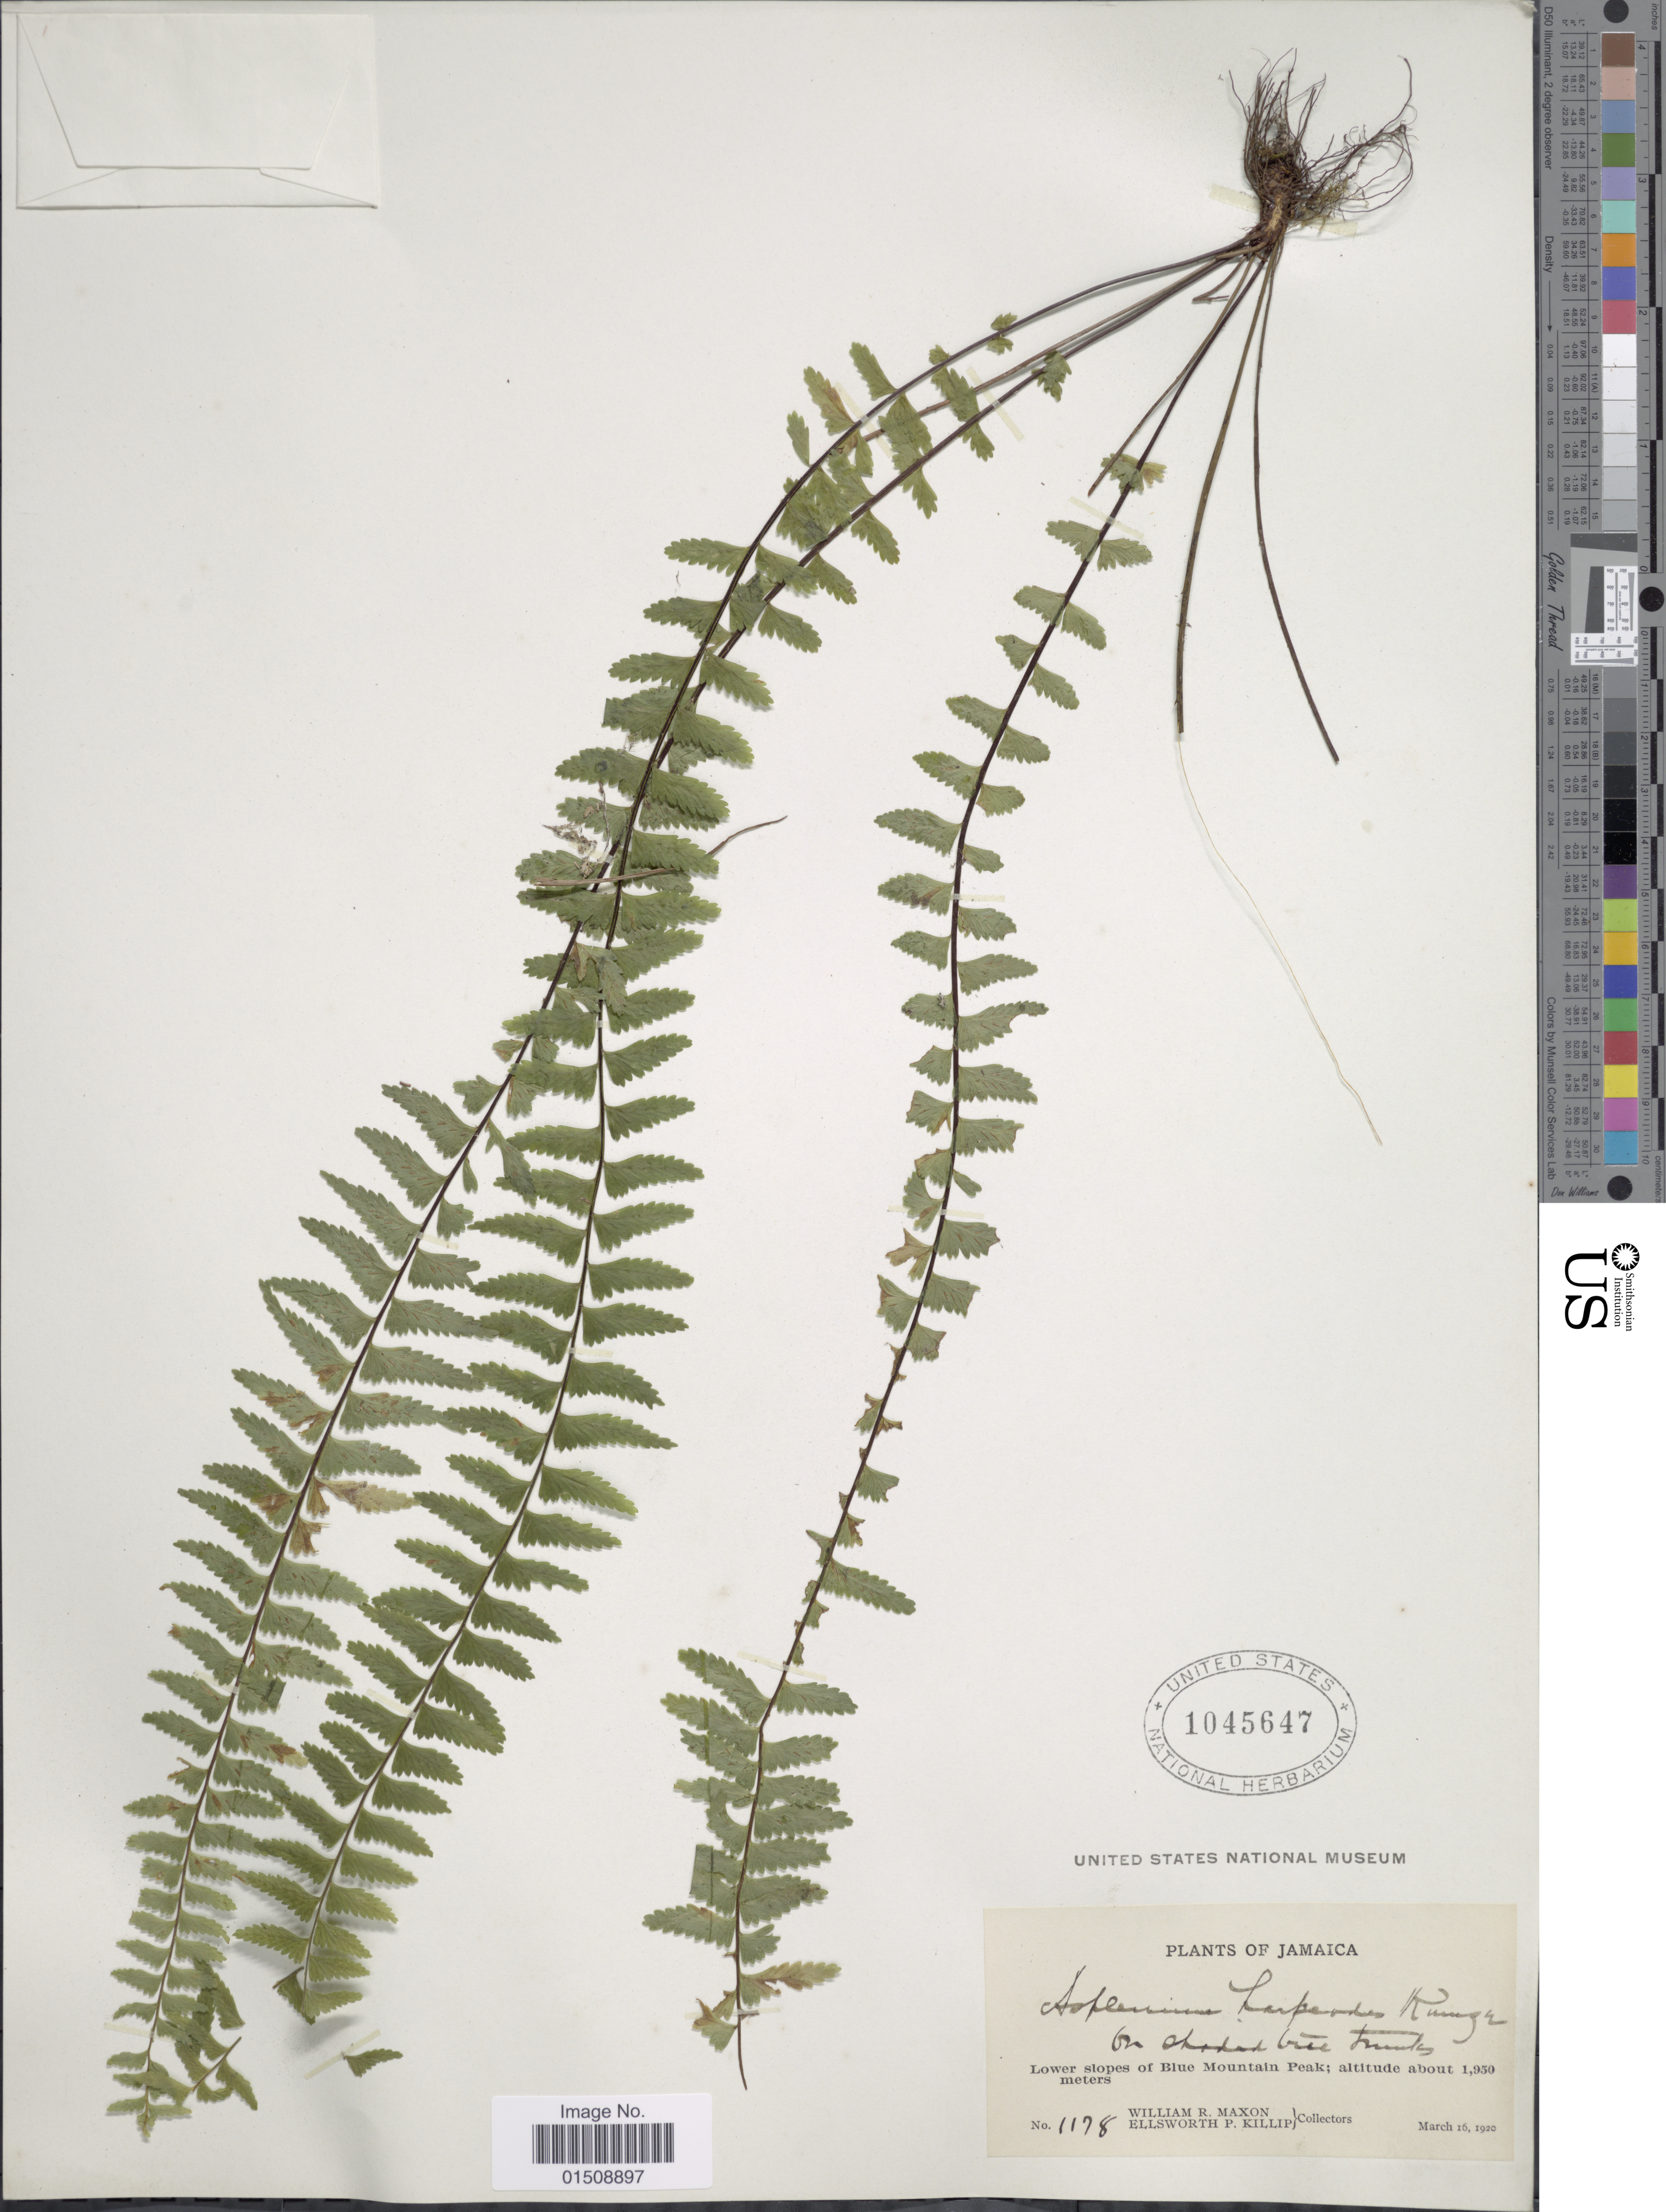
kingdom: Plantae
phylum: Tracheophyta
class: Polypodiopsida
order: Polypodiales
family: Aspleniaceae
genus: Asplenium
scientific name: Asplenium harpeodes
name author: Kunze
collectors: W. R. Maxon & E. P. Killip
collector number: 1178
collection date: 1920-03-16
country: Jamaica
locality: Lower slopes of Blue Mountain Peak.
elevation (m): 1950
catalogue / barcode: US 1045647